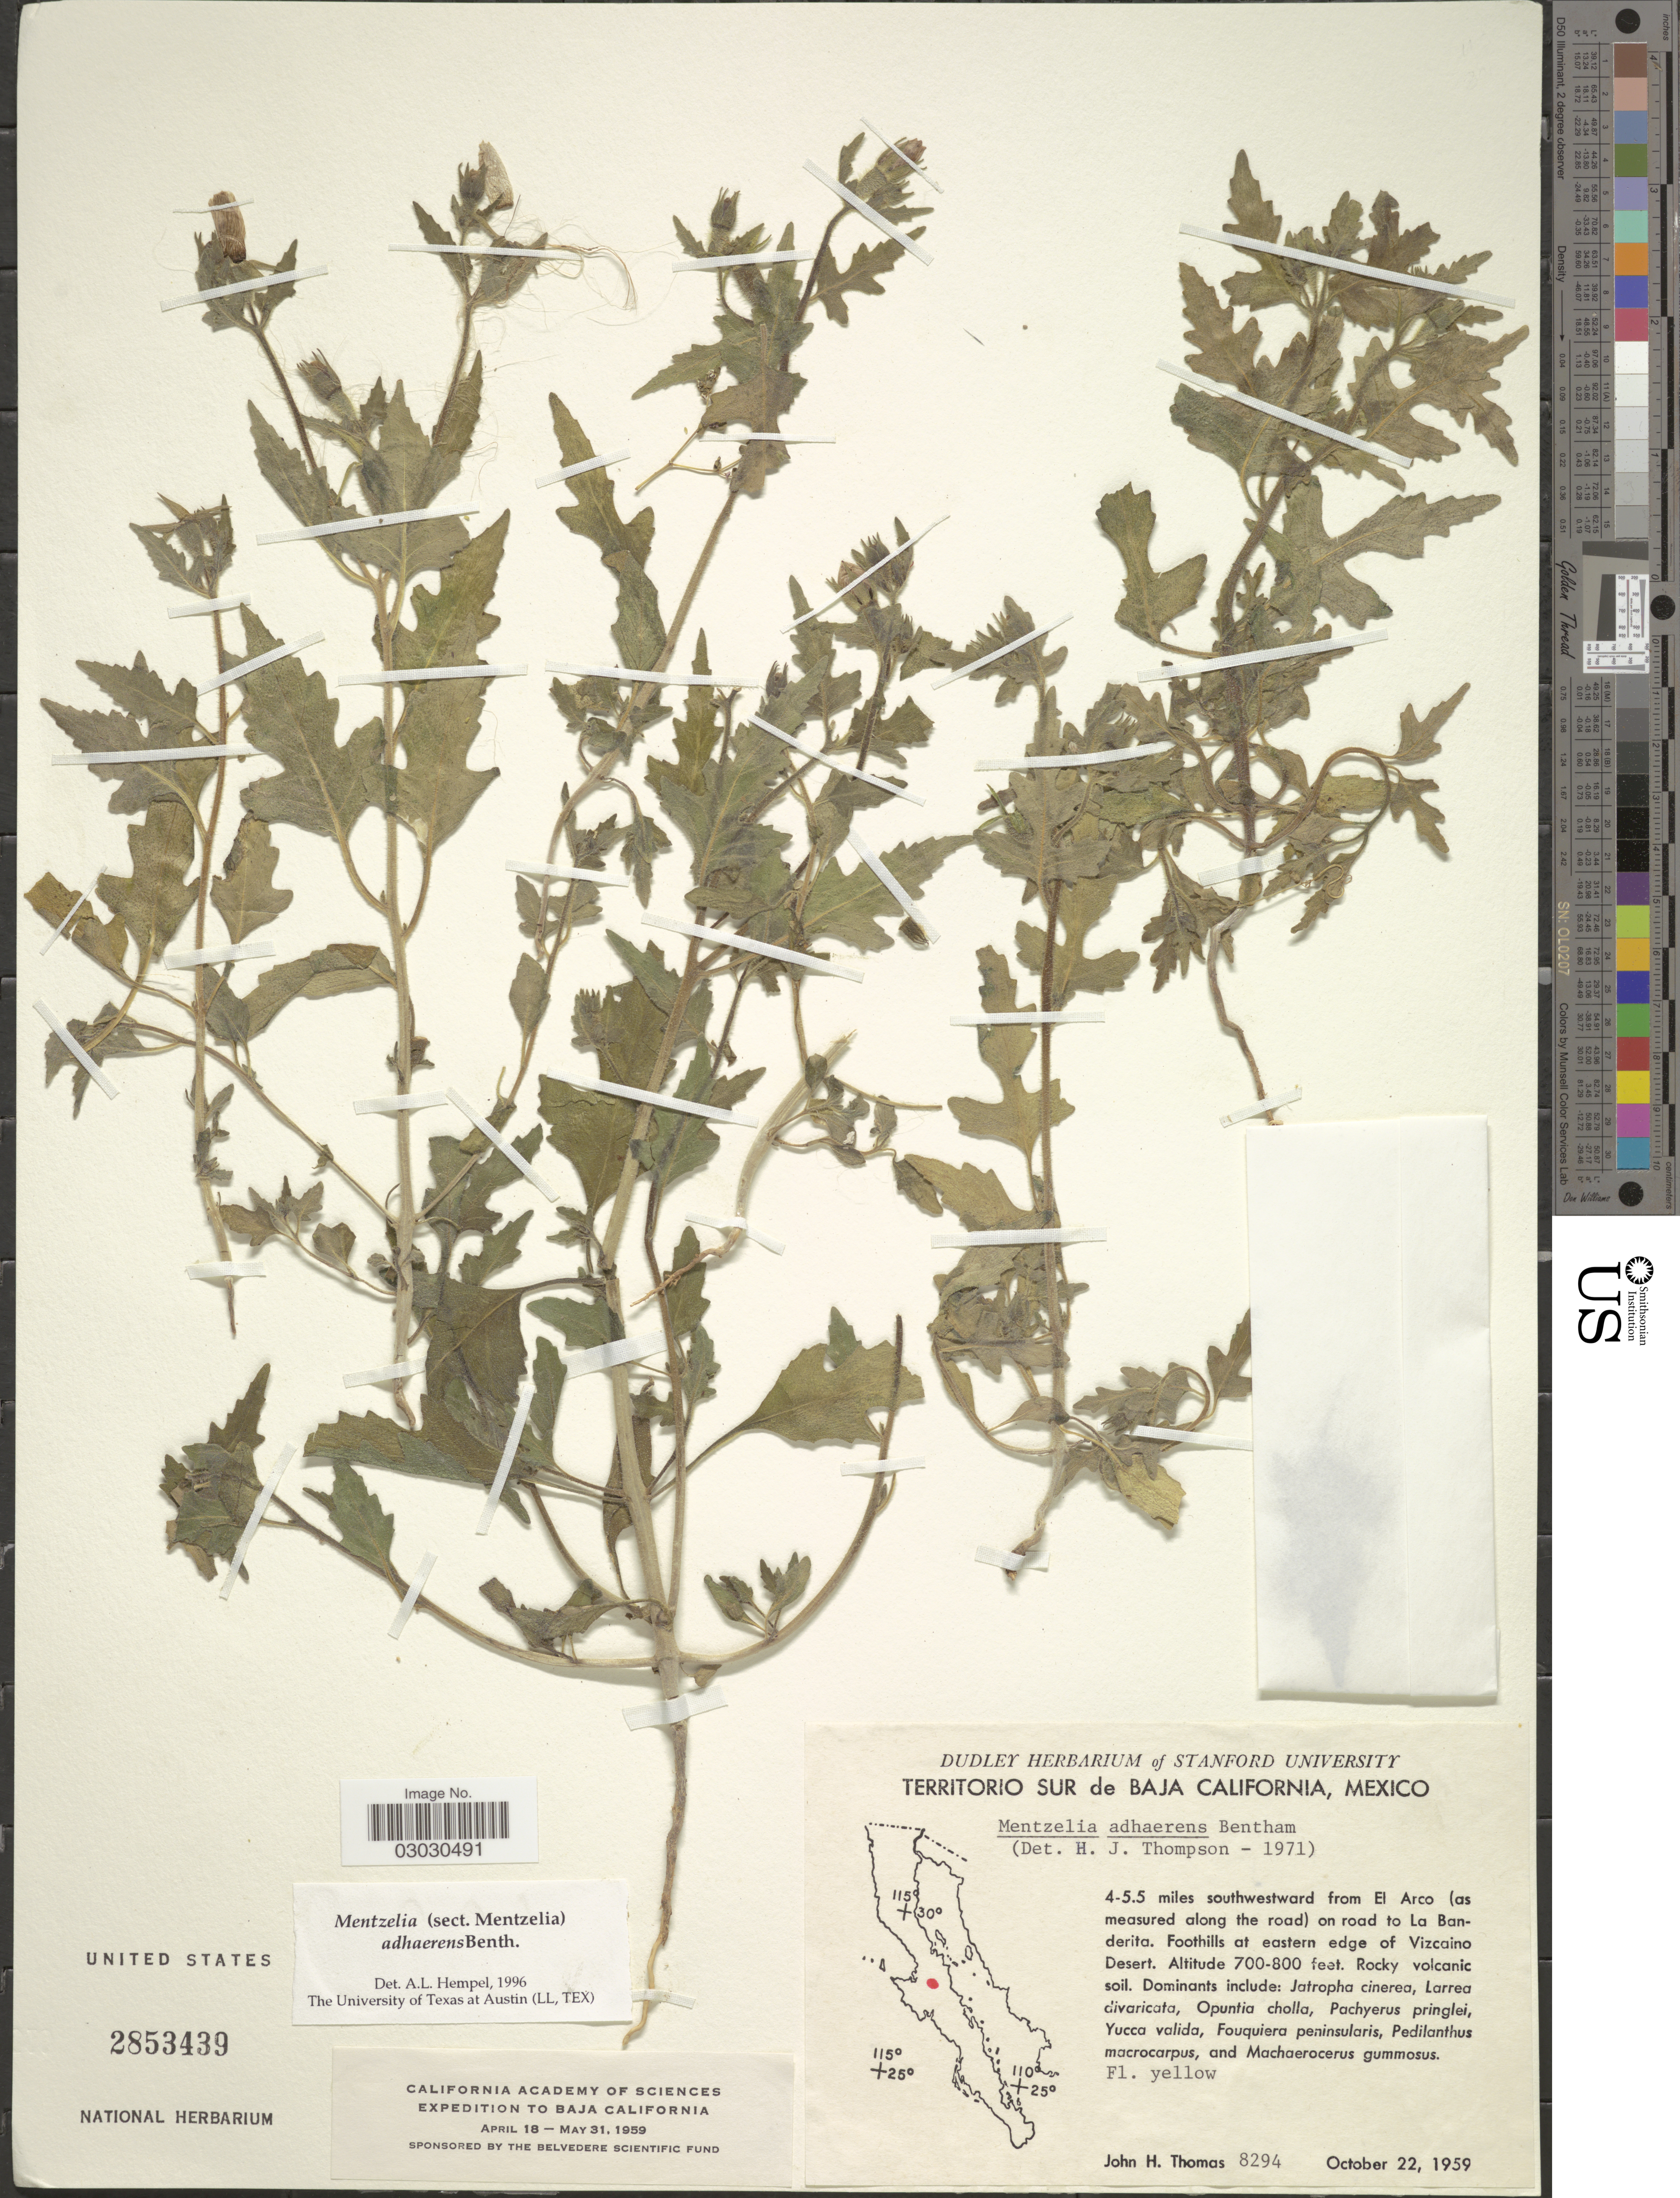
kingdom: Plantae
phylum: Tracheophyta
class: Magnoliopsida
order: Cornales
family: Loasaceae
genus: Mentzelia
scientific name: Mentzelia adhaerens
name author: Benth.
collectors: J. H. Thomas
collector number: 8294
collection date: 1959-10-22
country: Mexico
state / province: Baja California Sur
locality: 4-5.5 miles southwestward from El Arco (as measured along the road) on road to La Banderita. Foothills at eastern edge of Vizcaino Desert.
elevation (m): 213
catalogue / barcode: US 2853439